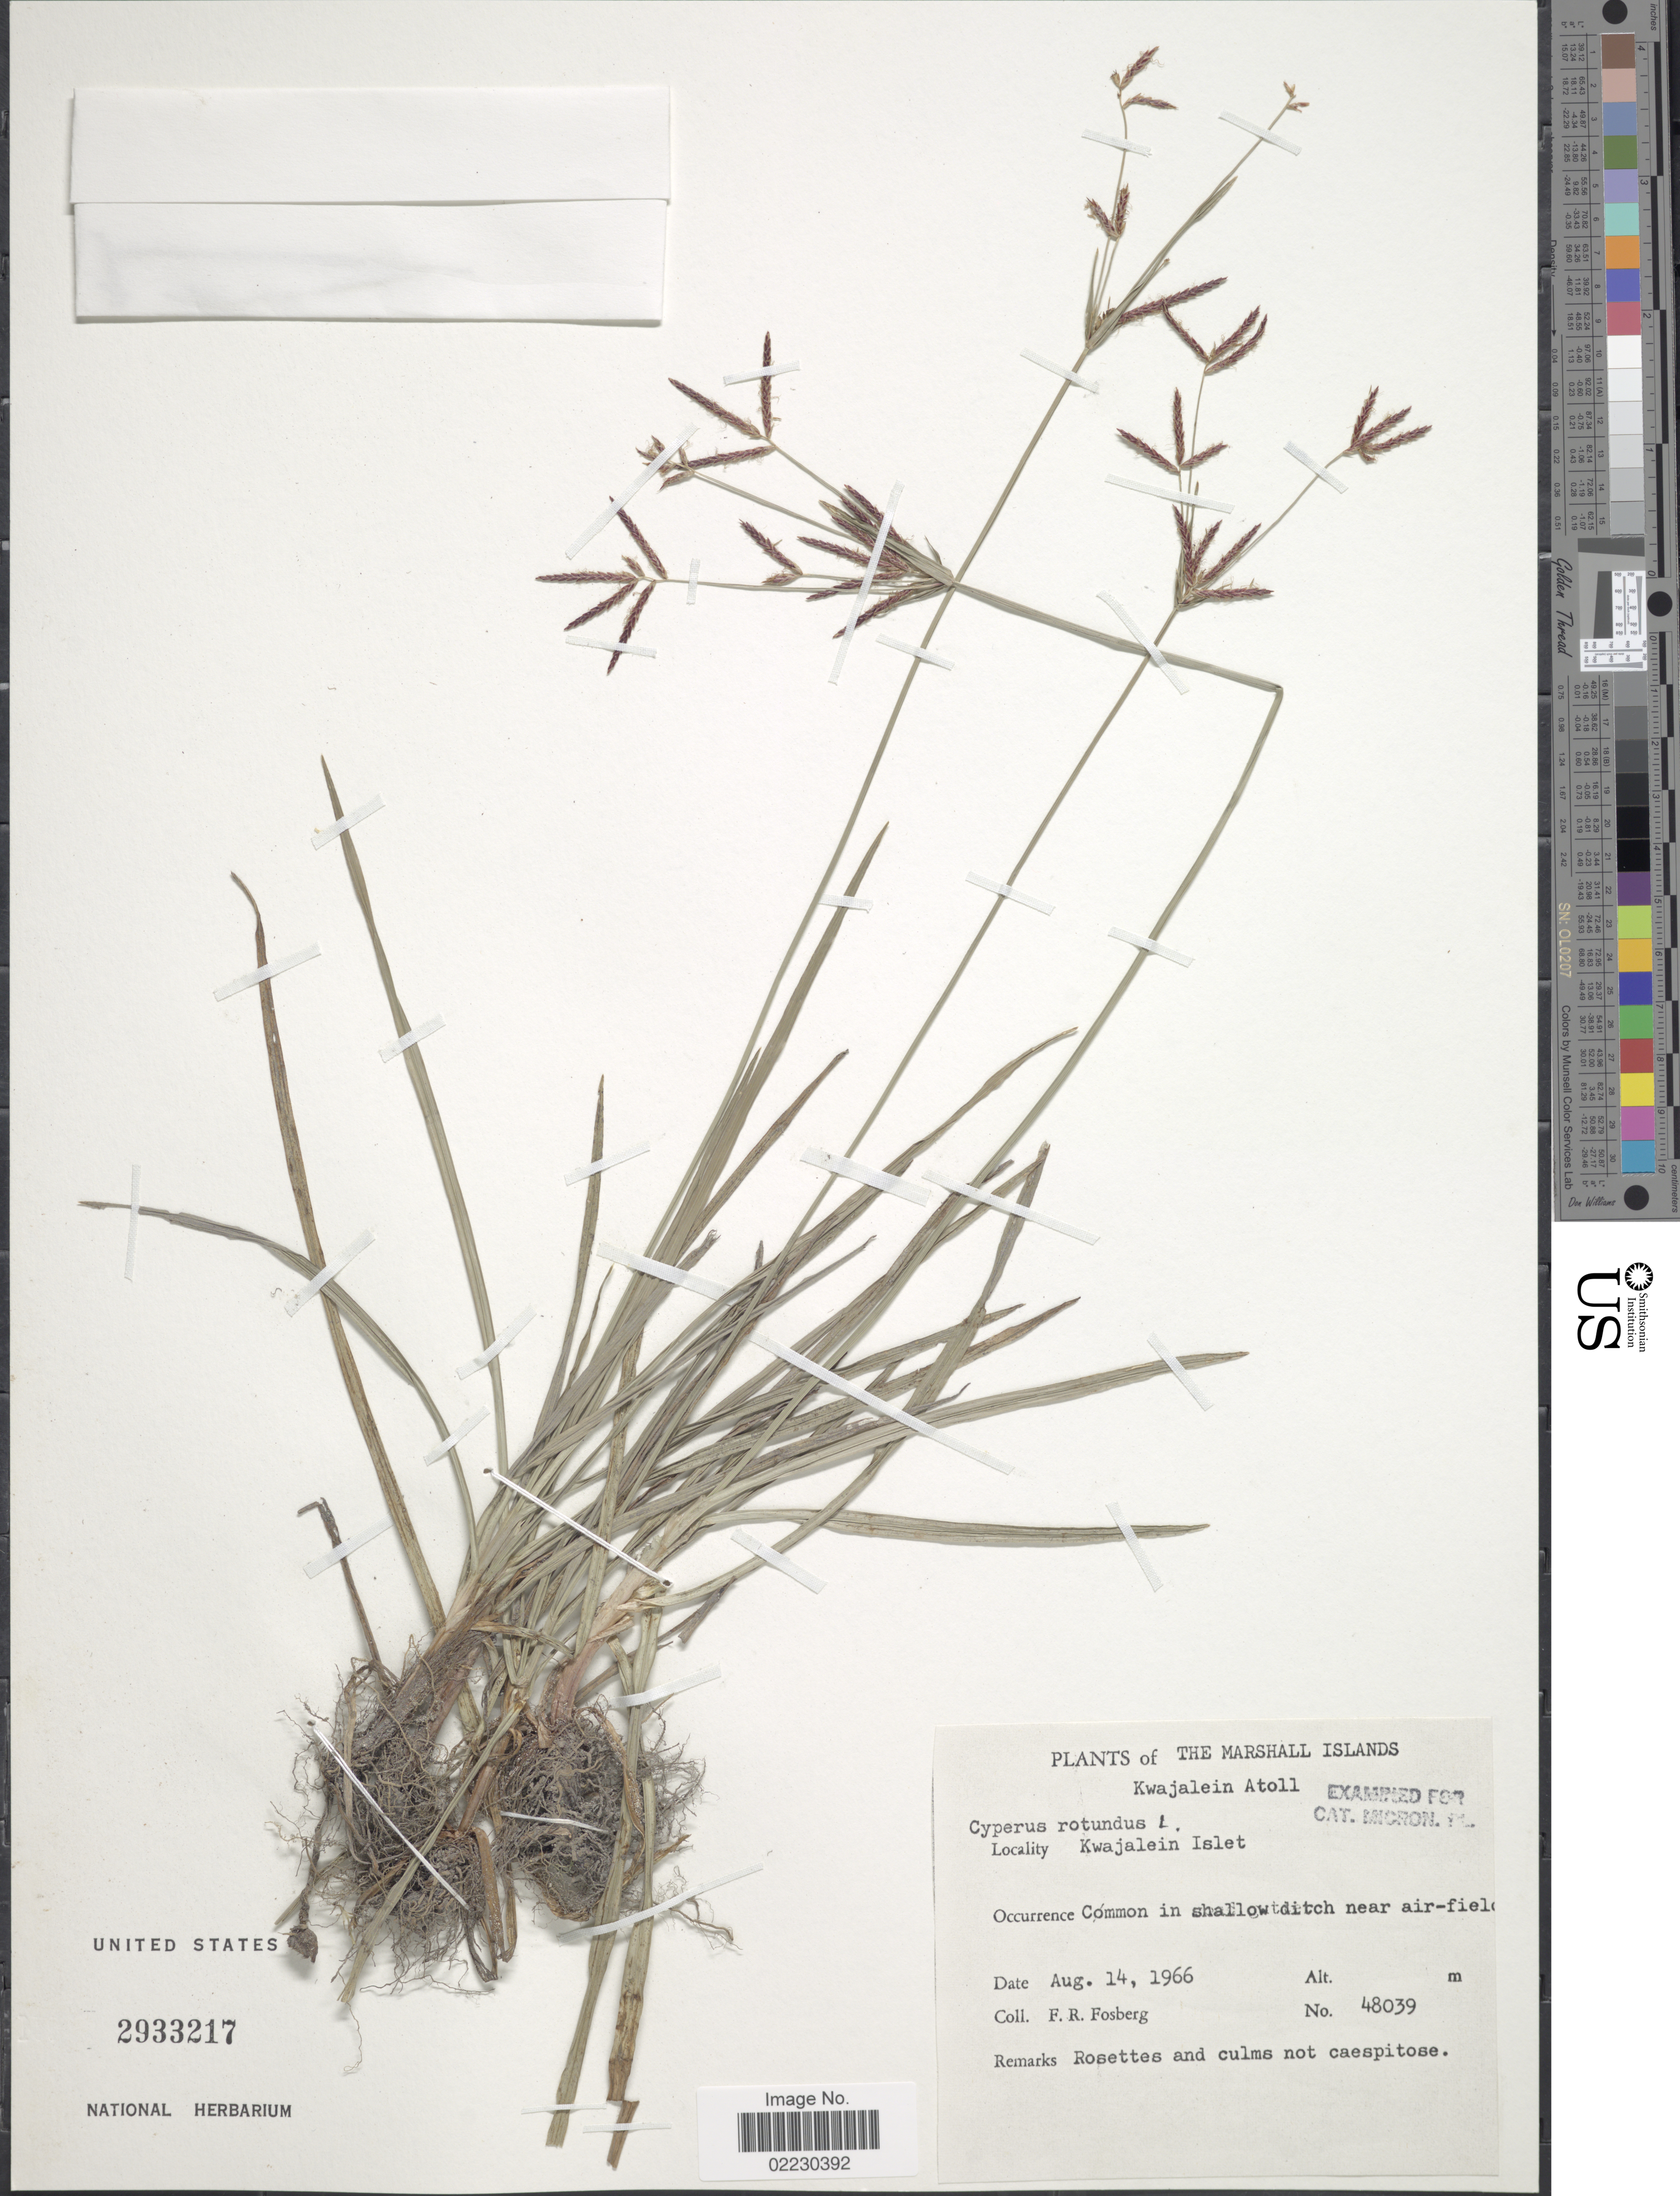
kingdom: Plantae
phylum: Tracheophyta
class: Liliopsida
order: Poales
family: Cyperaceae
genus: Cyperus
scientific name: Cyperus rotundus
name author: L.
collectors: F. R. Fosberg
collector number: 48039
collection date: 1966-08-14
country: Marshall Islands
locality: Kwajalein Atoll, Kwajalein Islet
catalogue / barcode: US 2933217